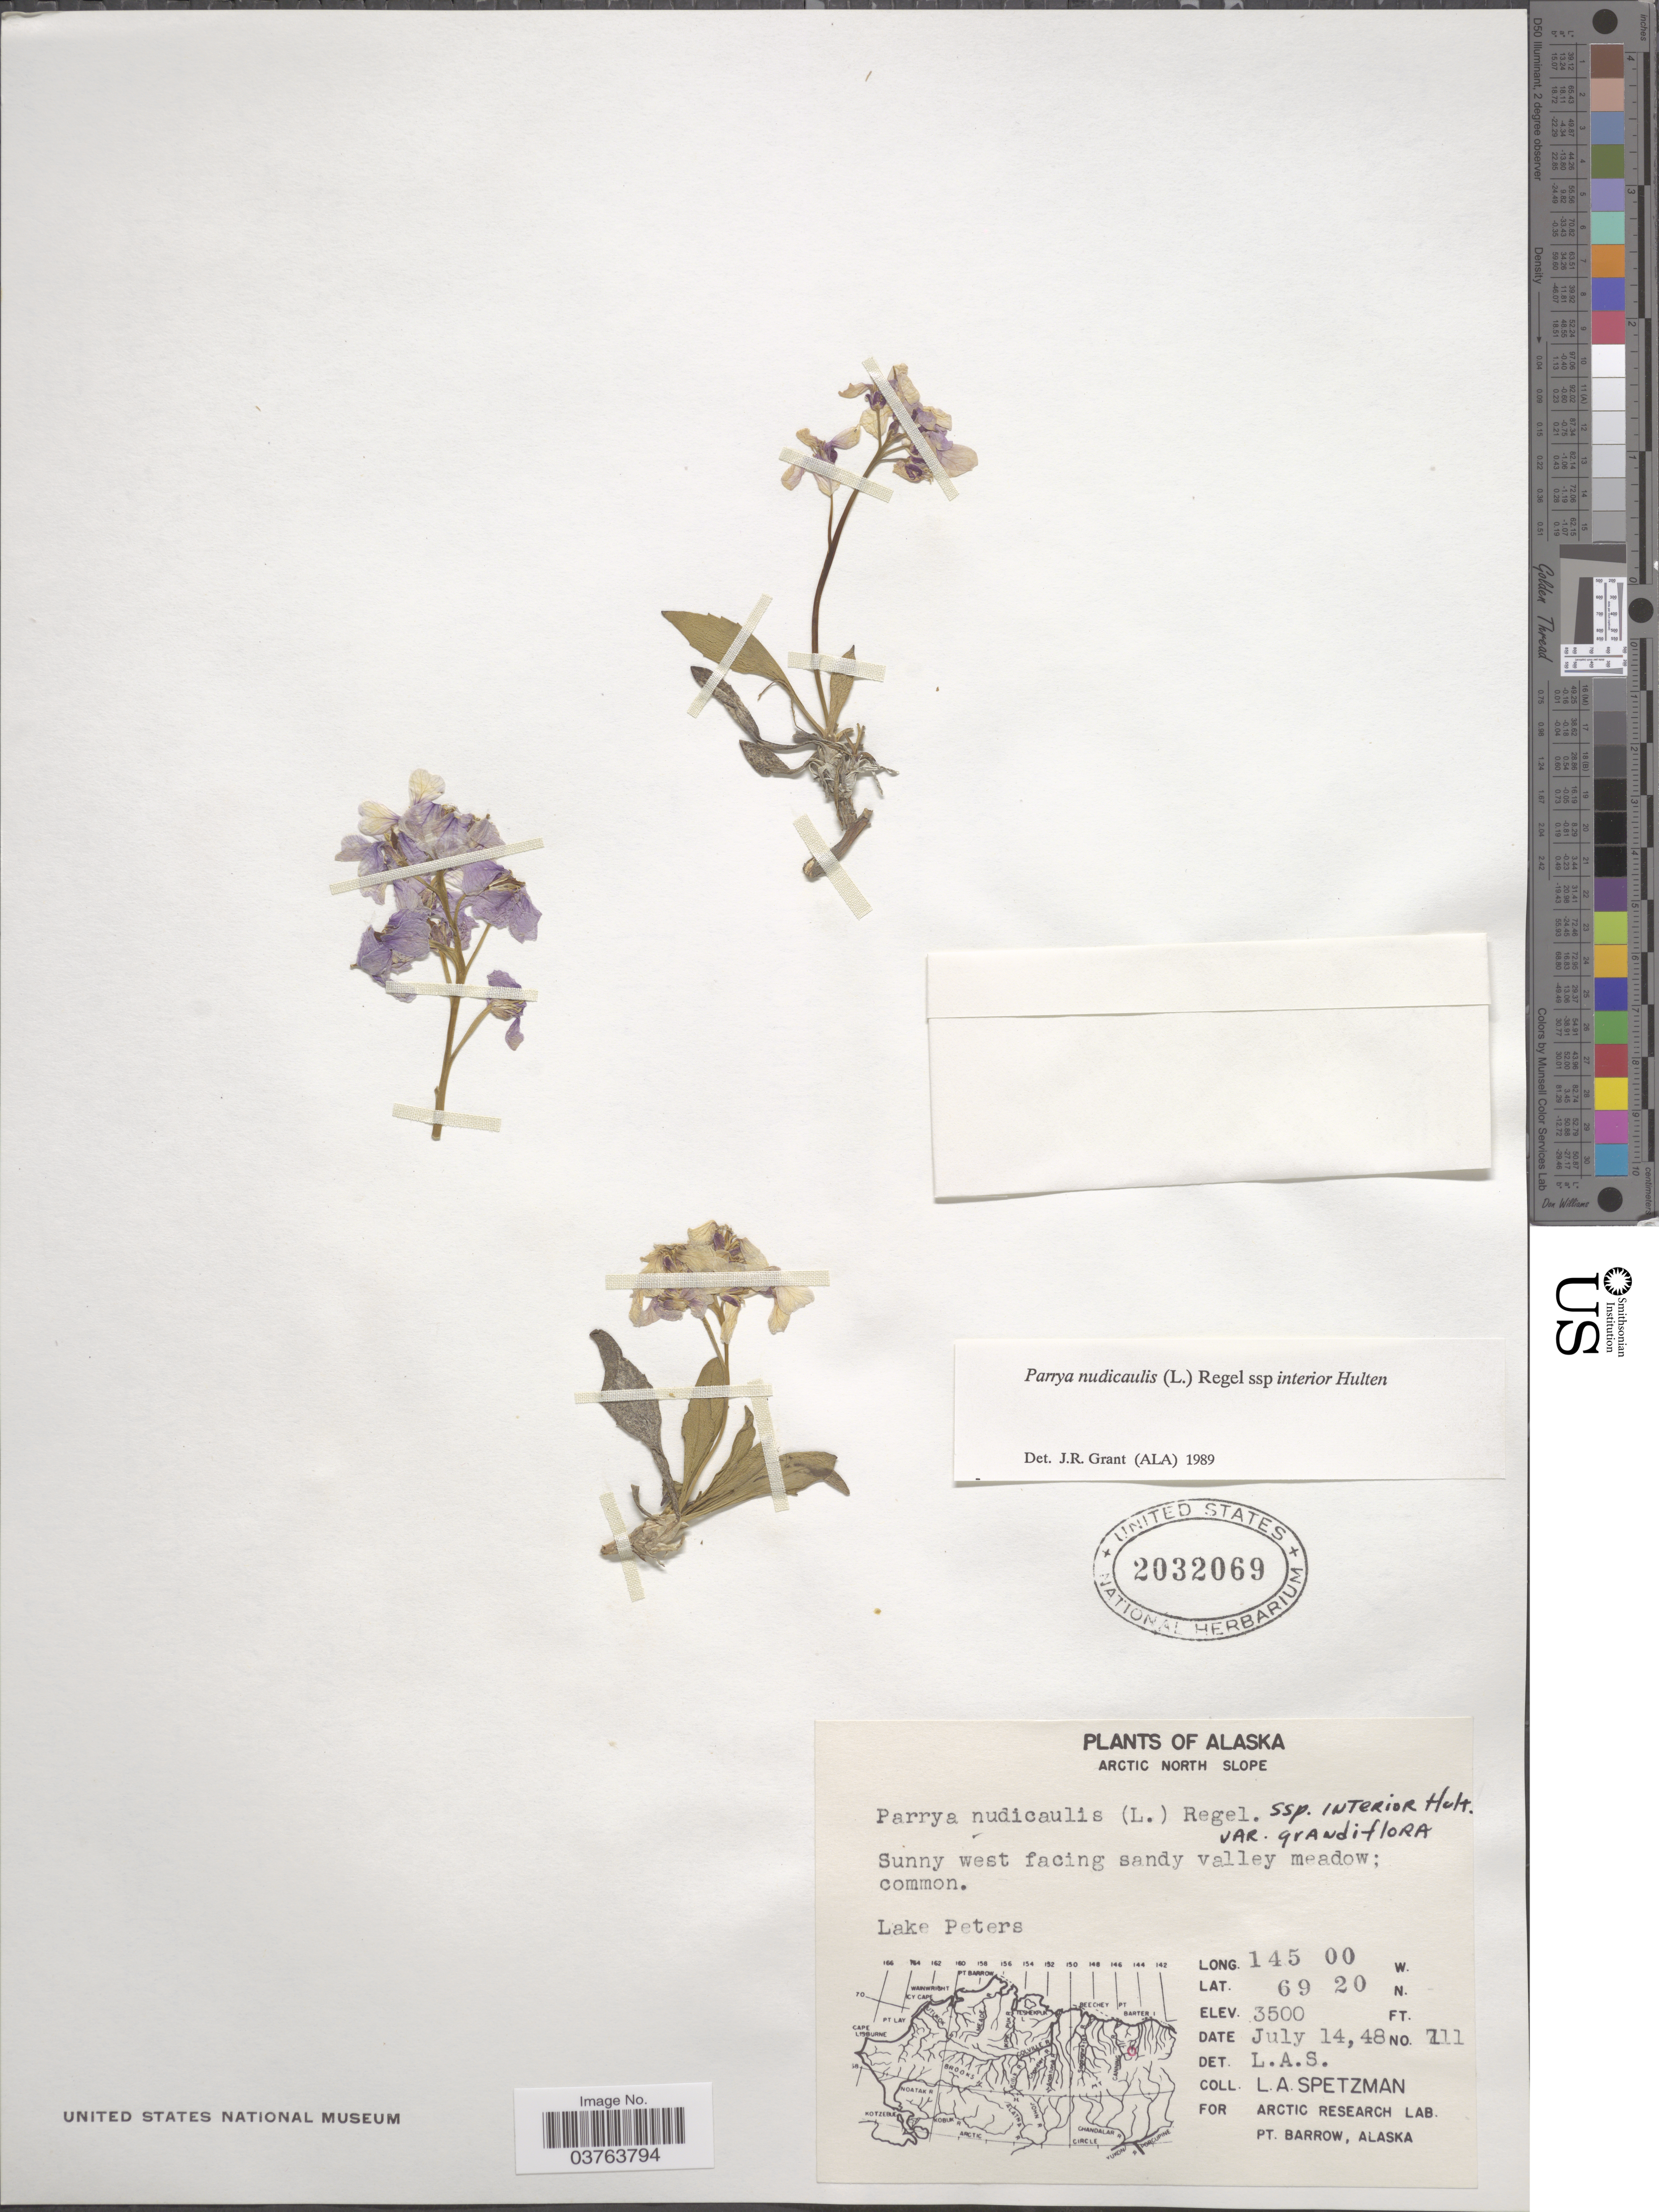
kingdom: Plantae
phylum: Tracheophyta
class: Magnoliopsida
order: Brassicales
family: Brassicaceae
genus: Parrya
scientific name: Parrya nudicaulis subsp. interior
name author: Hultén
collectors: L. Spetzman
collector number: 111*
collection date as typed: Transcribed d/m/y: 14/7/48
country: United States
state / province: Alaska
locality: Arctic North Slope. Lake Peters.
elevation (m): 1067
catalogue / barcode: US 2032069